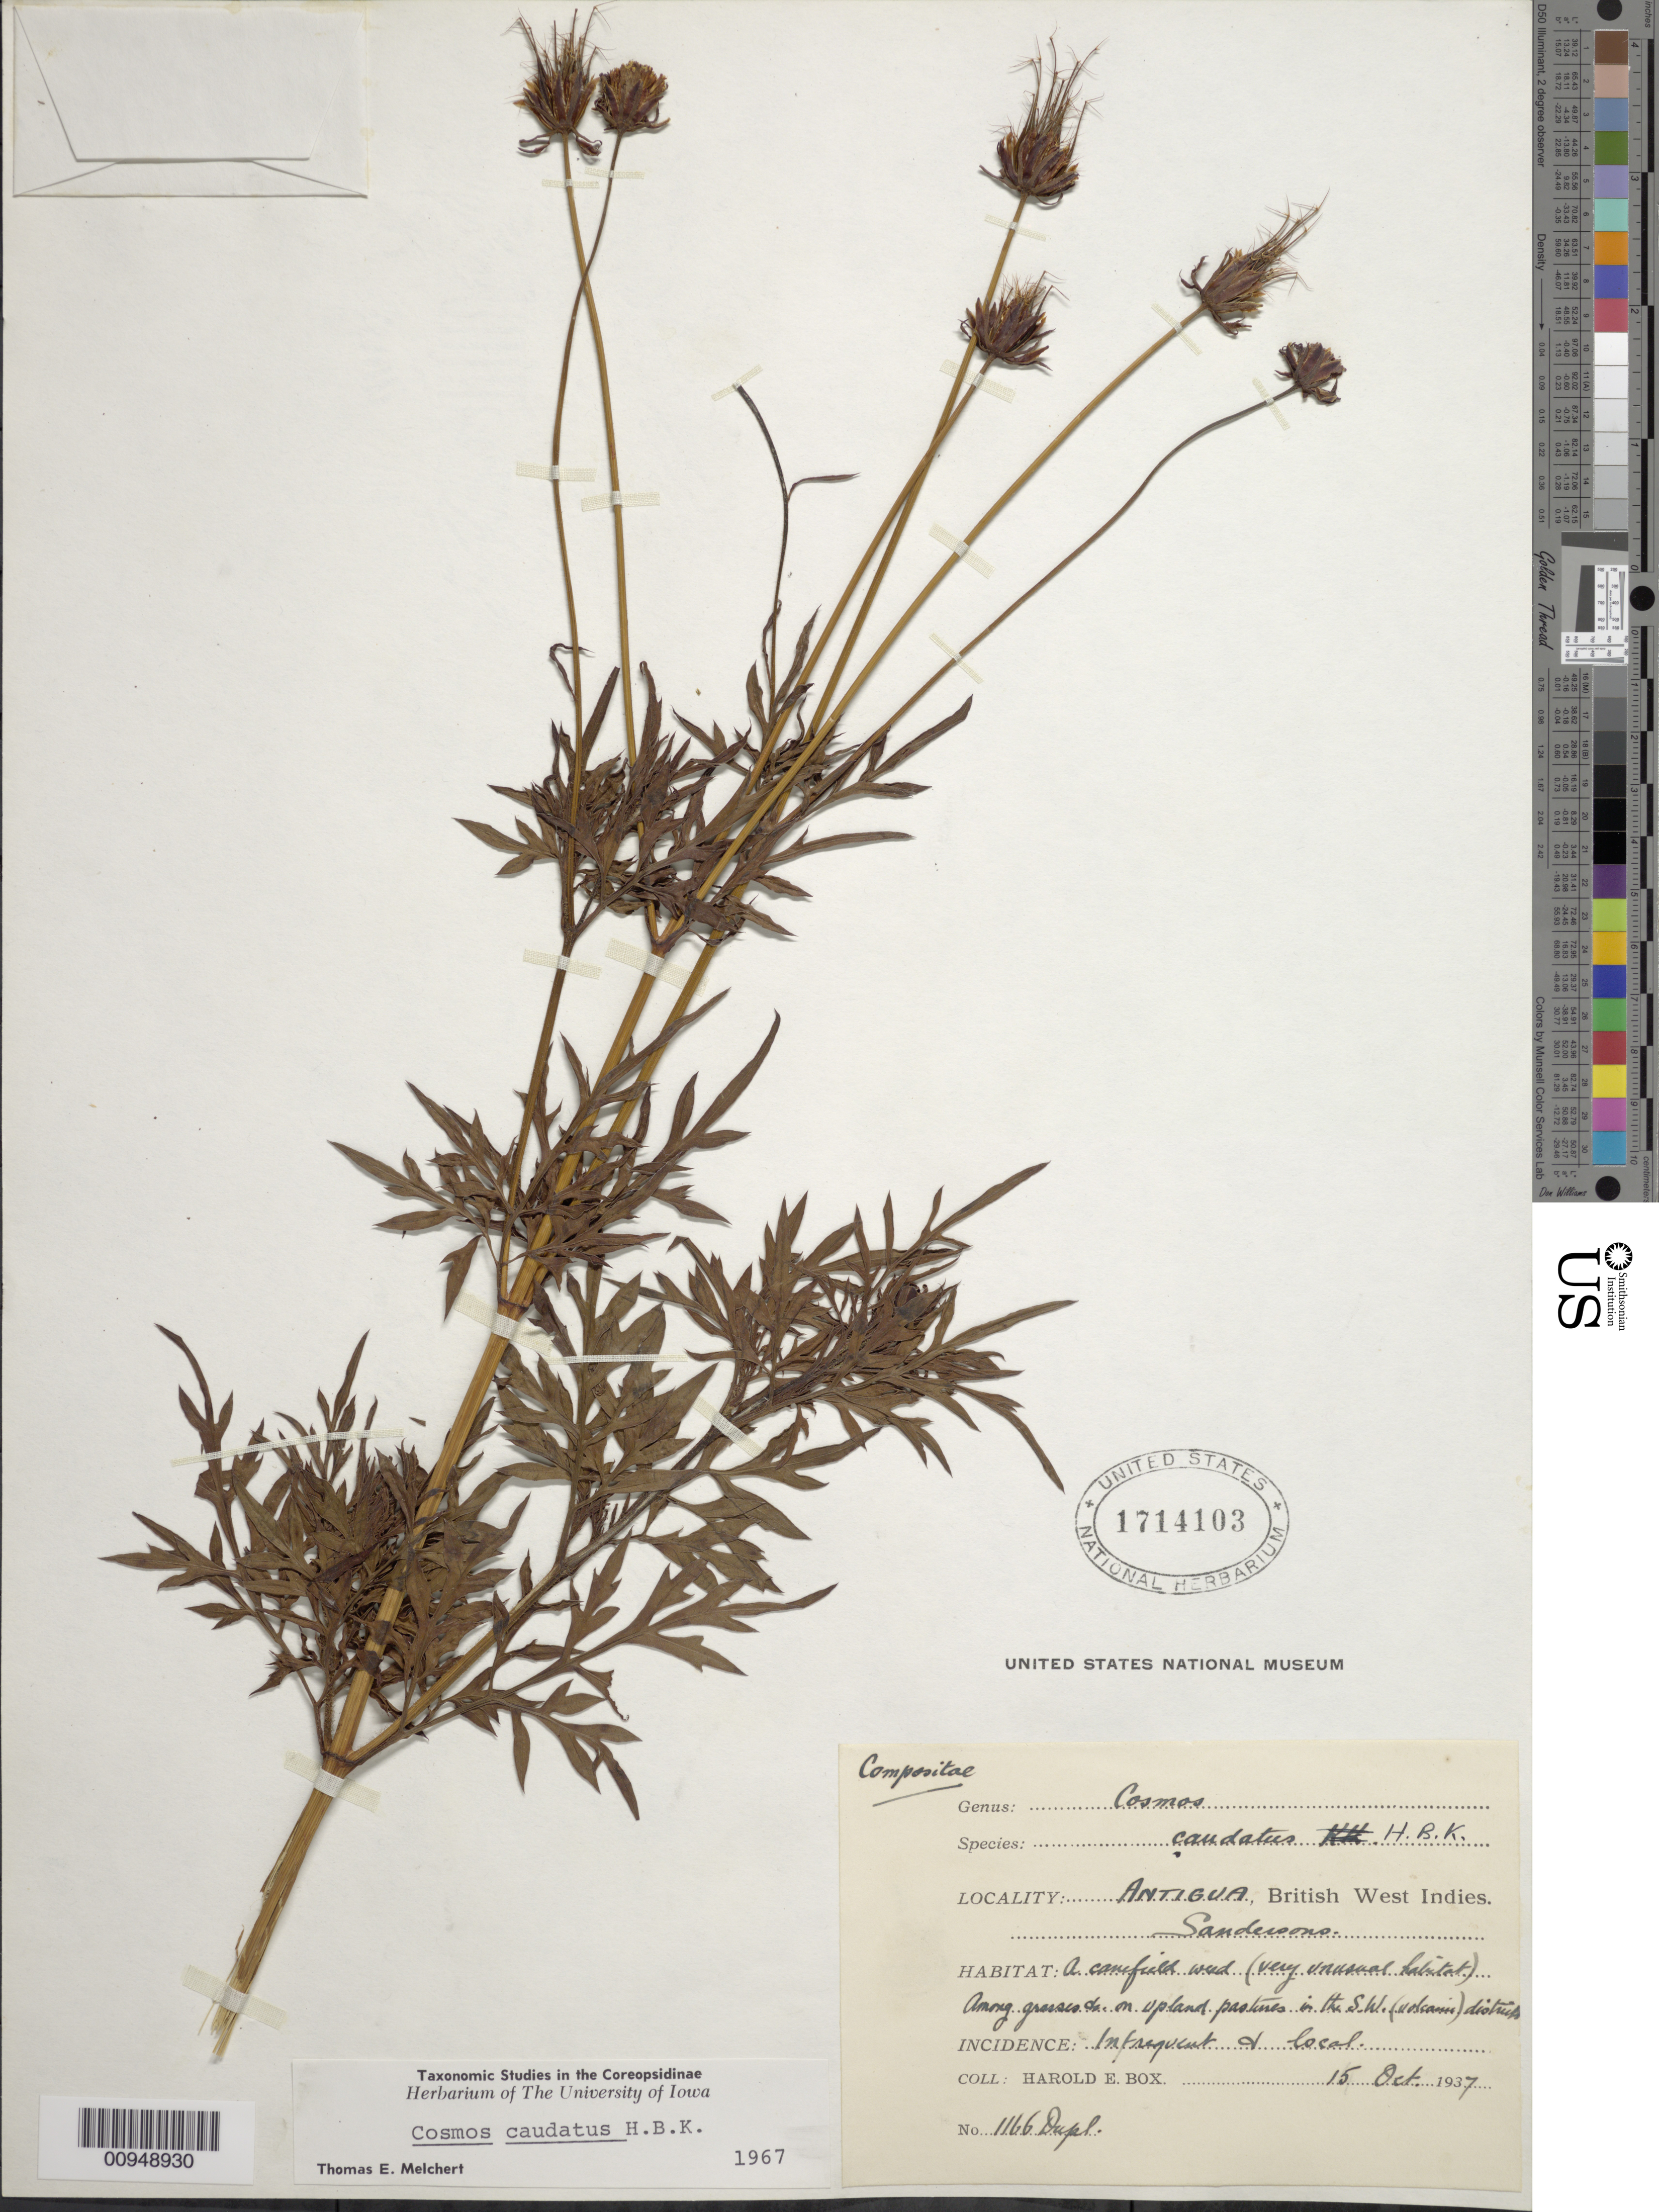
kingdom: Plantae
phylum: Tracheophyta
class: Magnoliopsida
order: Asterales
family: Asteraceae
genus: Cosmos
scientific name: Cosmos caudatus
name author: Kunth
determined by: Melchert, T. E.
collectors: H. E. Box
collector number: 1166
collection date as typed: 15 Oct 1937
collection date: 1937-10-15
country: Antigua and Barbuda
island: Antigua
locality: Sandersons, in the SW (volcanic) District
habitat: Canefield, among grasses and on upland pastures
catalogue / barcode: US 1714103